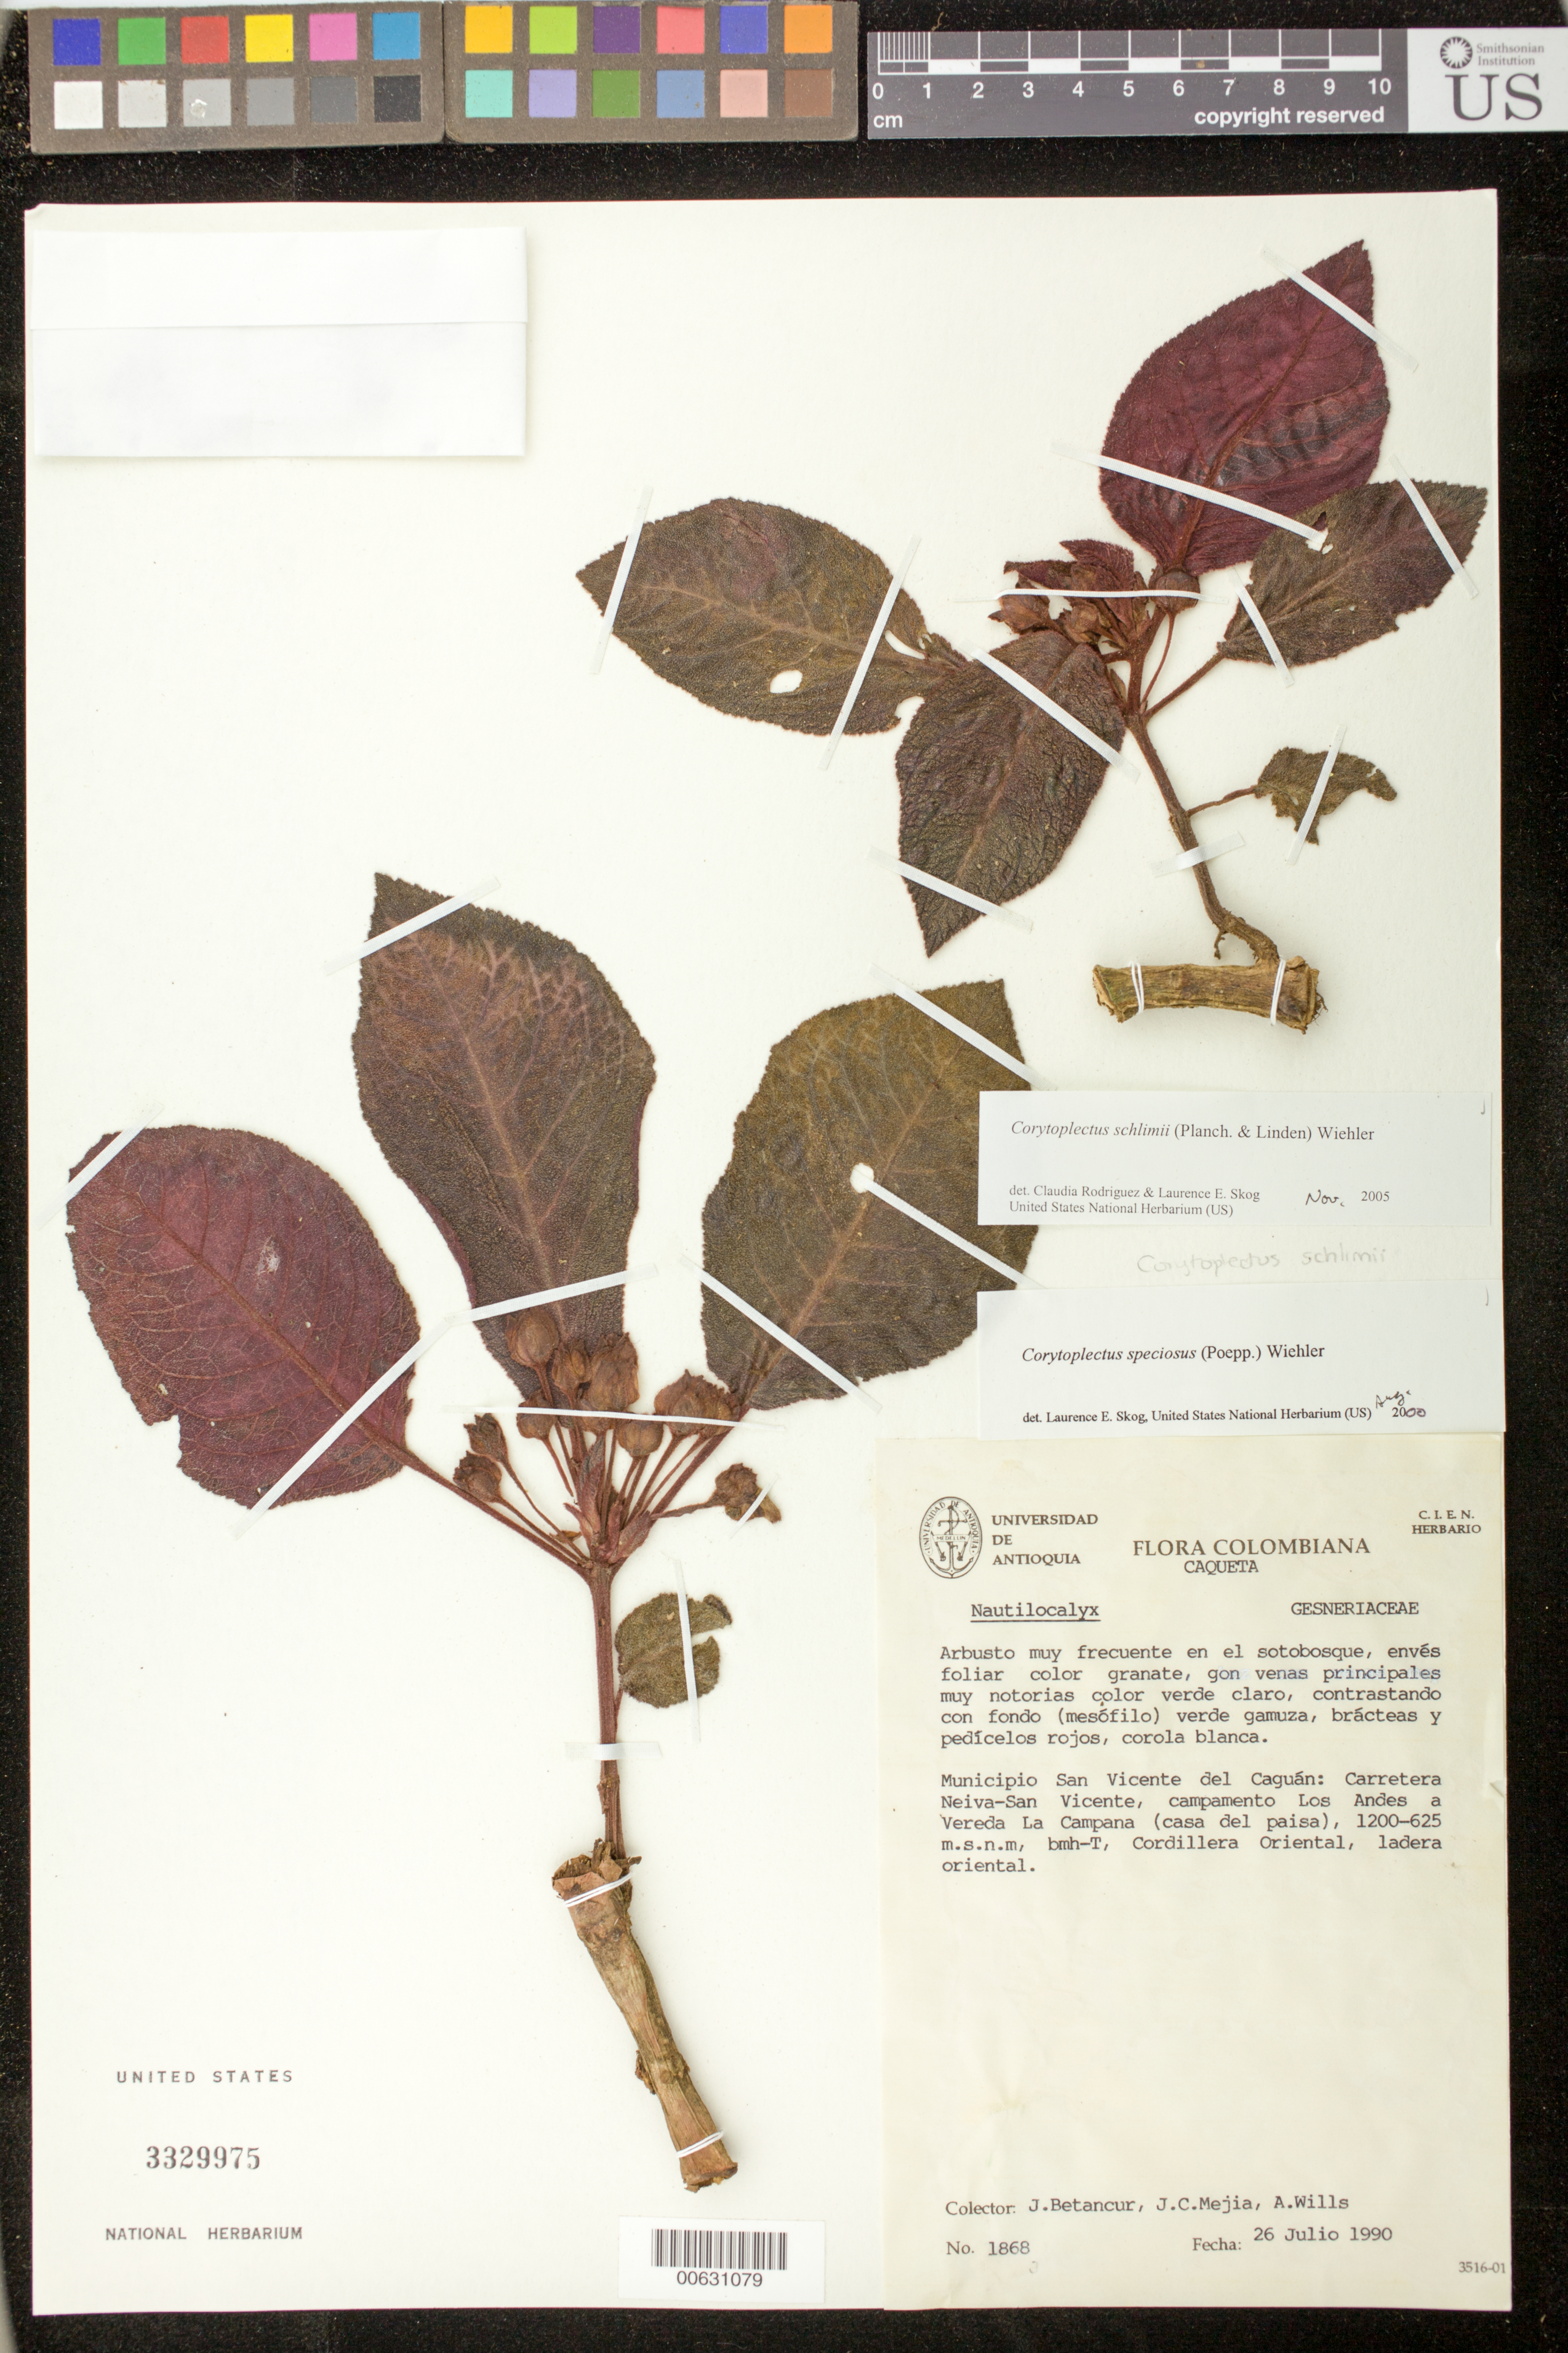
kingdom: Plantae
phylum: Tracheophyta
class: Magnoliopsida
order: Lamiales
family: Gesneriaceae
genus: Corytoplectus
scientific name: Corytoplectus schlimii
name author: (Planch. & Linden) Wiehler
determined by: Rodríguez-Flores, C. I.; Skog, L. E.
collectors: J. C. Betancur, J. C. Mejia & A. Wills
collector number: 1868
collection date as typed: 26 Jul 1990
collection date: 1990-07-26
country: Colombia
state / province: Caquetá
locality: Mpio. San Vicente del Caguán: Carretera Neiva-San Vicente, campamento Los Andes a Vereda La Campana (casa del paisa), Cordillera Oriental, ladera oriental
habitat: bmh-T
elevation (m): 1200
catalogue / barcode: US 3329975